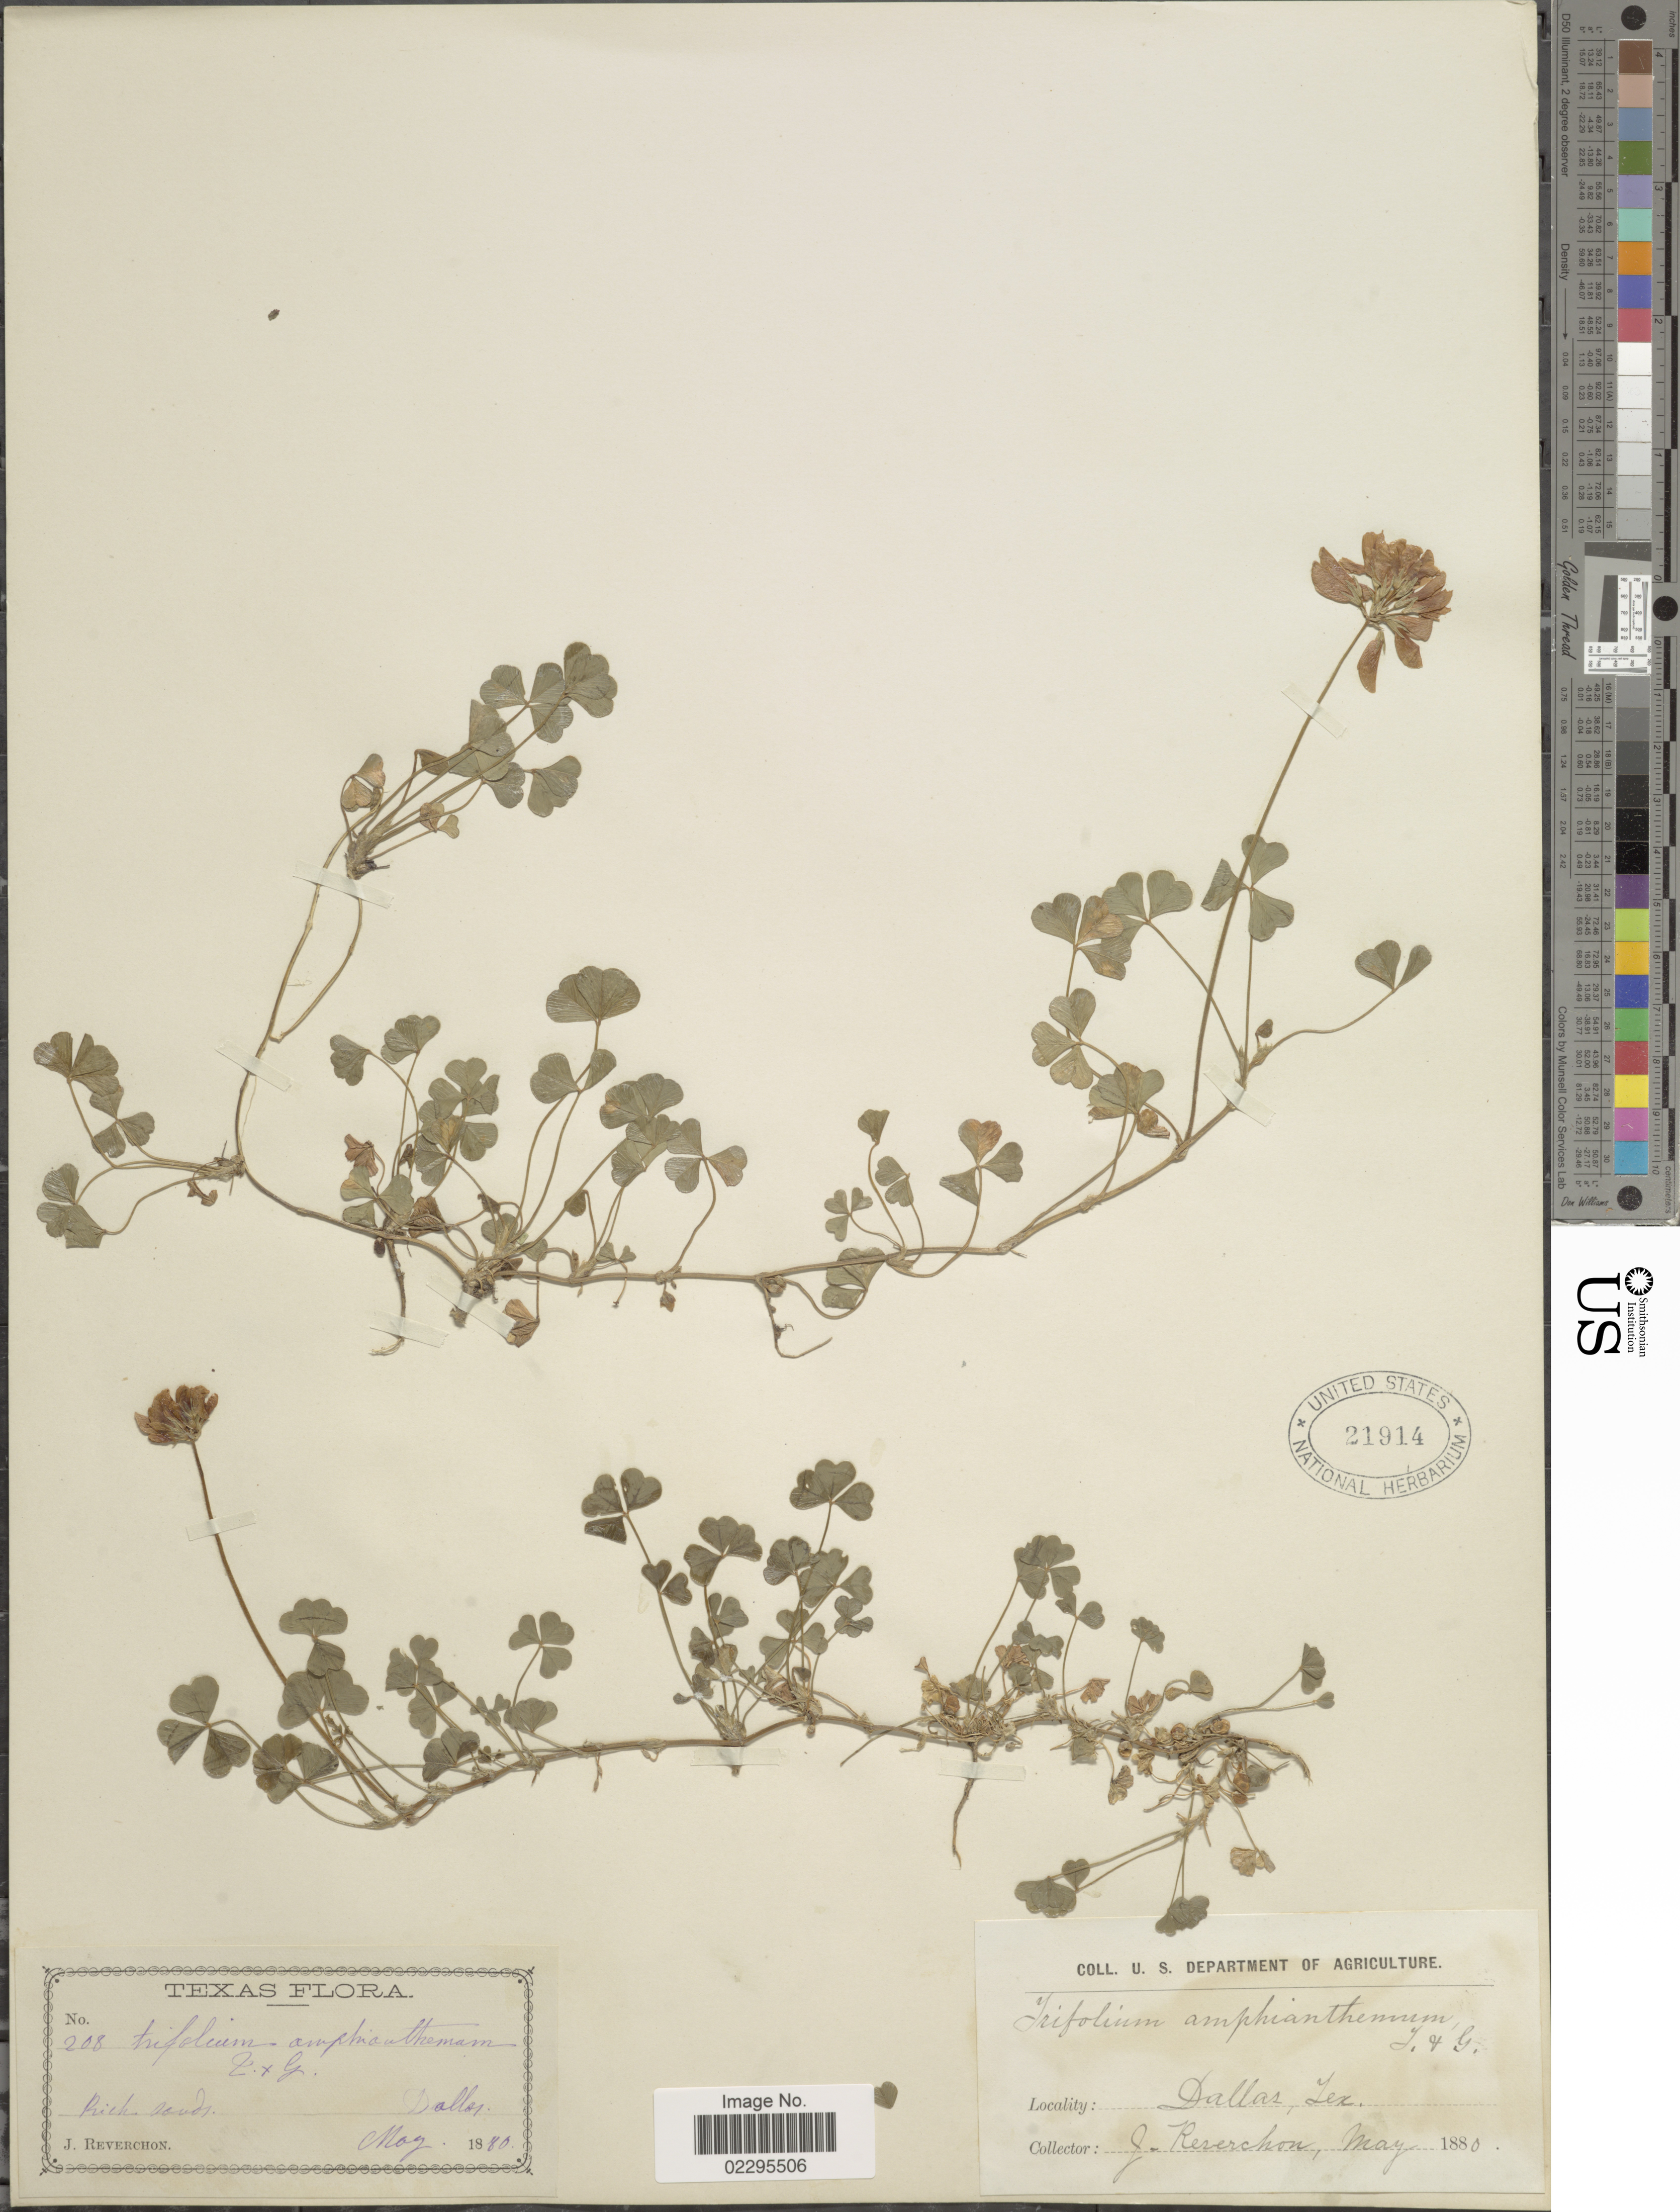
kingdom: Plantae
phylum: Tracheophyta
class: Magnoliopsida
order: Fabales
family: Fabaceae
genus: Trifolium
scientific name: Trifolium amphianthum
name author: Torr. & A. Gray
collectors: J. Reverchon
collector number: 208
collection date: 1880-05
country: United States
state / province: Texas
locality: Dallas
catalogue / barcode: US 21914